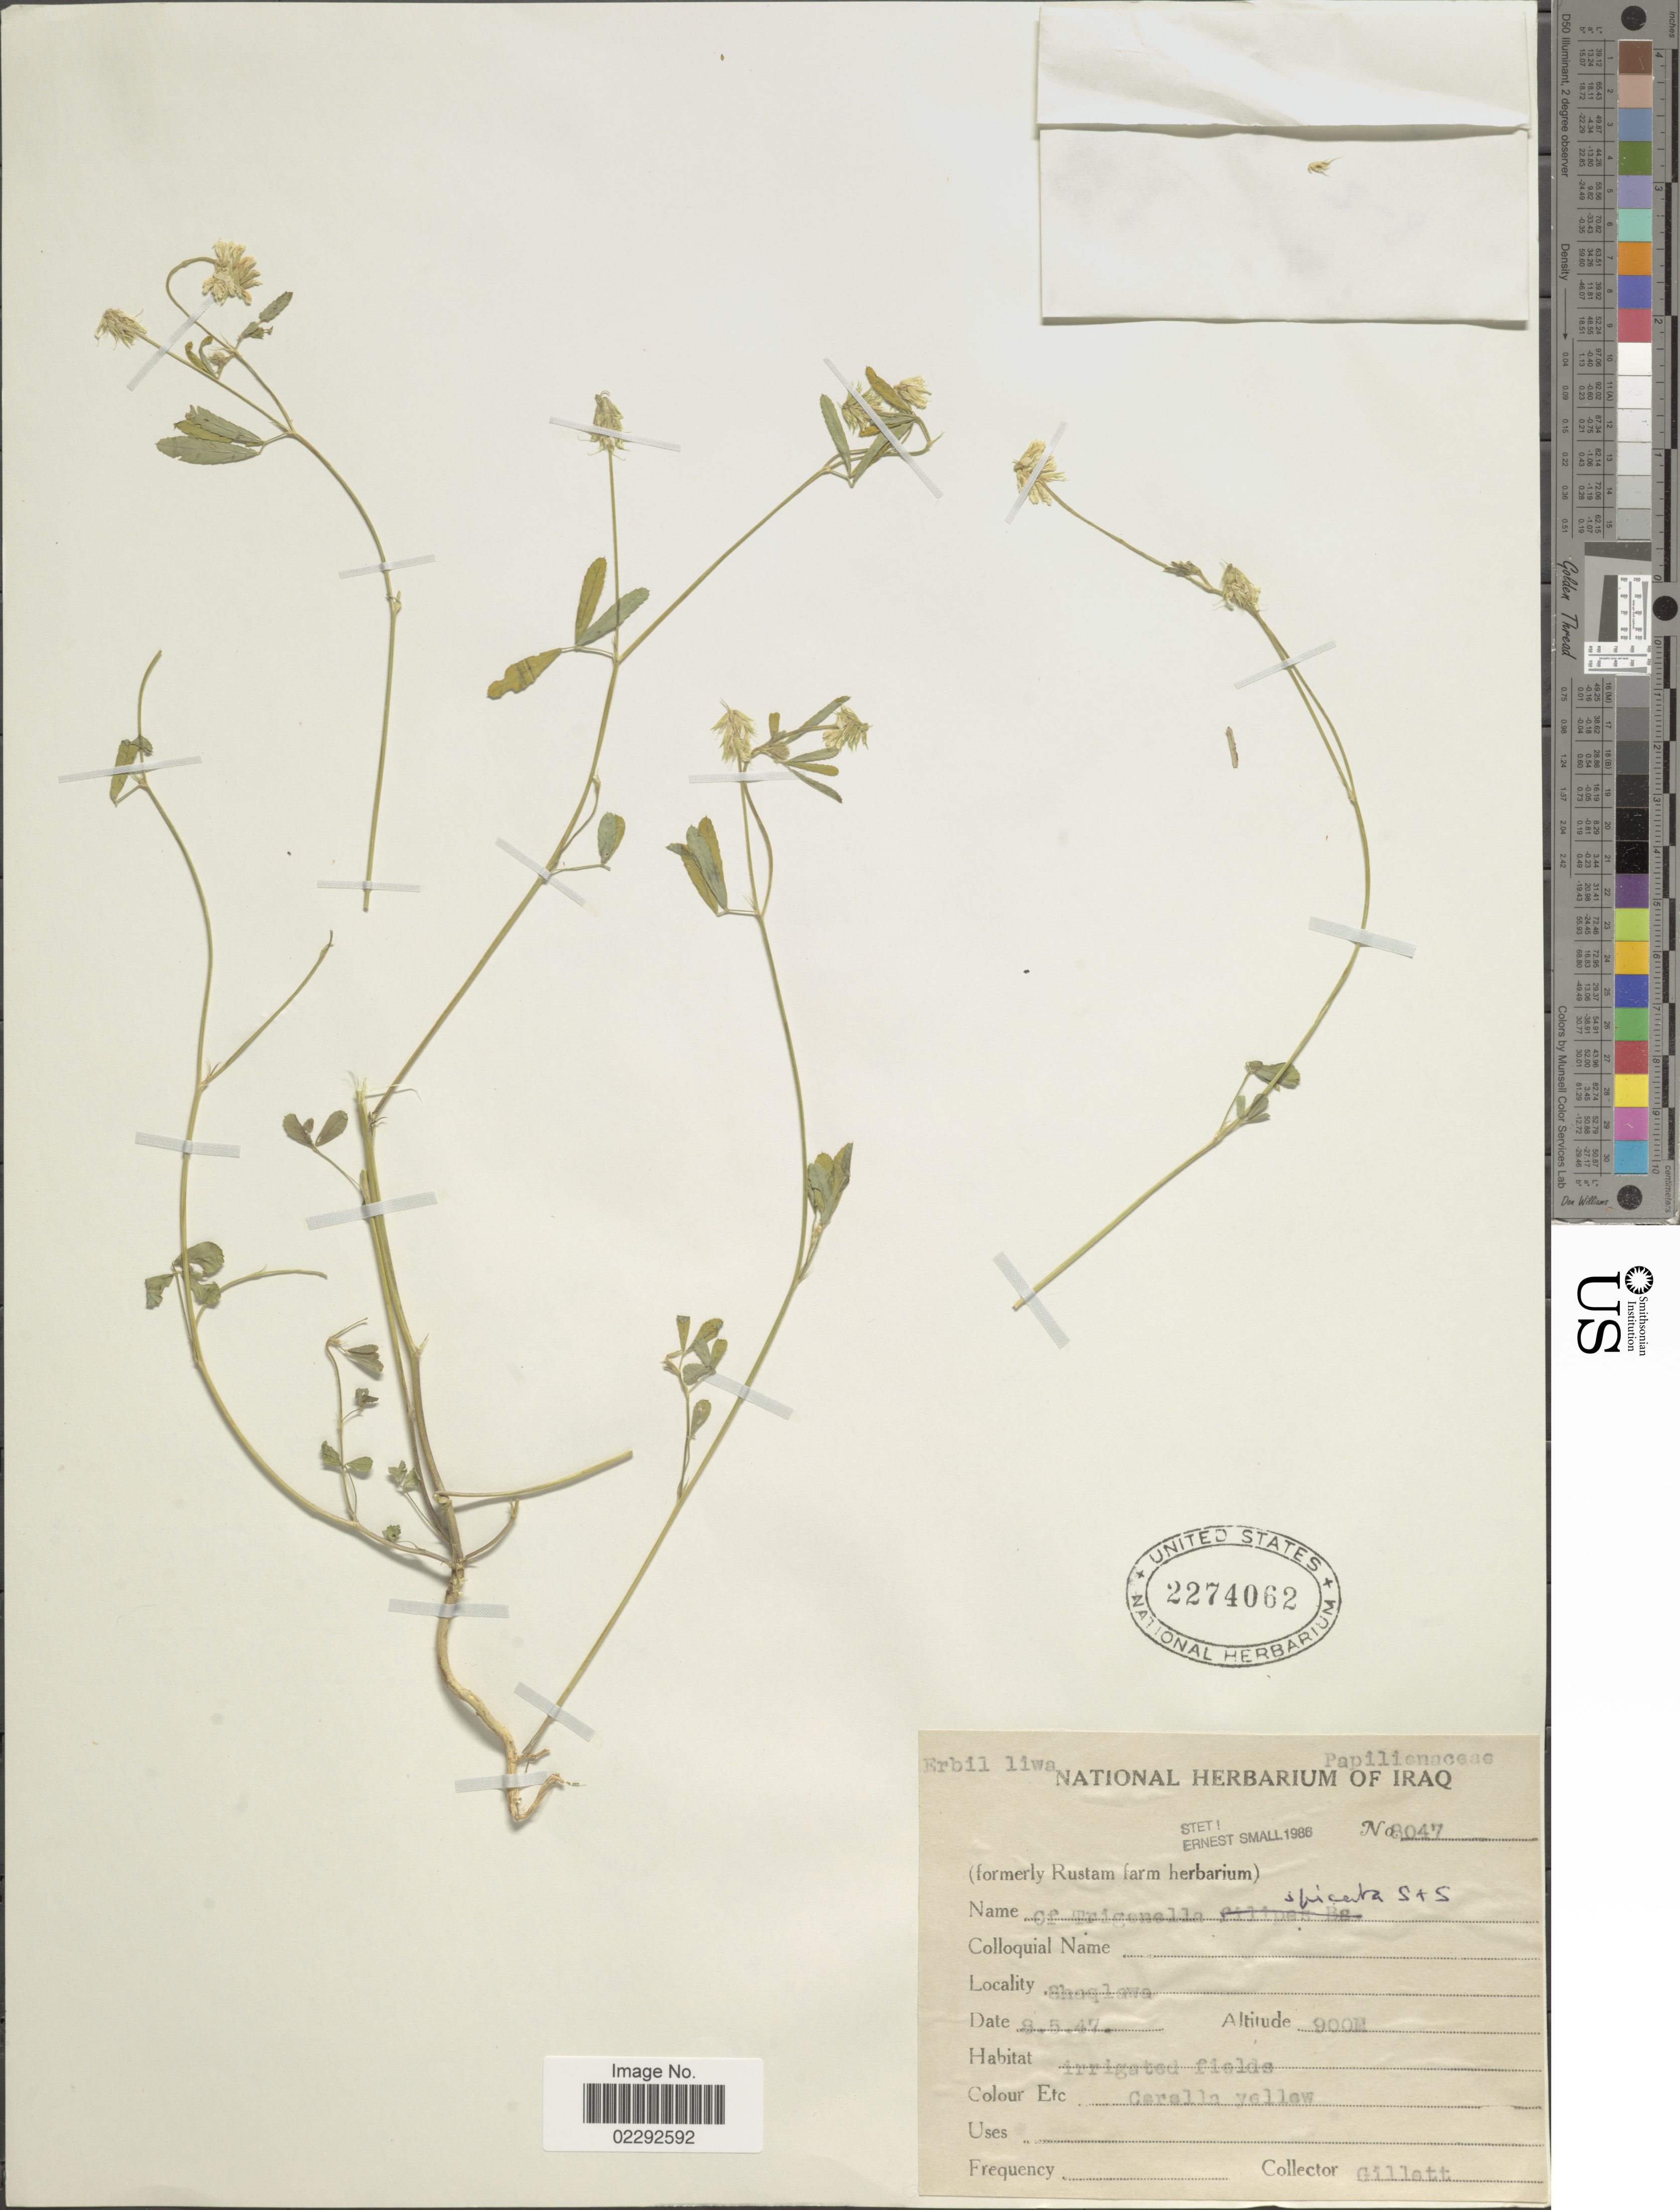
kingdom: Plantae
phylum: Tracheophyta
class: Magnoliopsida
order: Fabales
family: Fabaceae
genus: Trigonella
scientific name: Trigonella spicata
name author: Sibth. & Sm.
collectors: Gillett, --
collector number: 8047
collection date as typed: Transcribed d/m/y: 8/5/47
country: Iraq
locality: Erbil liwa. Shaqlawa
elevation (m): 900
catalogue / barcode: US 2274062